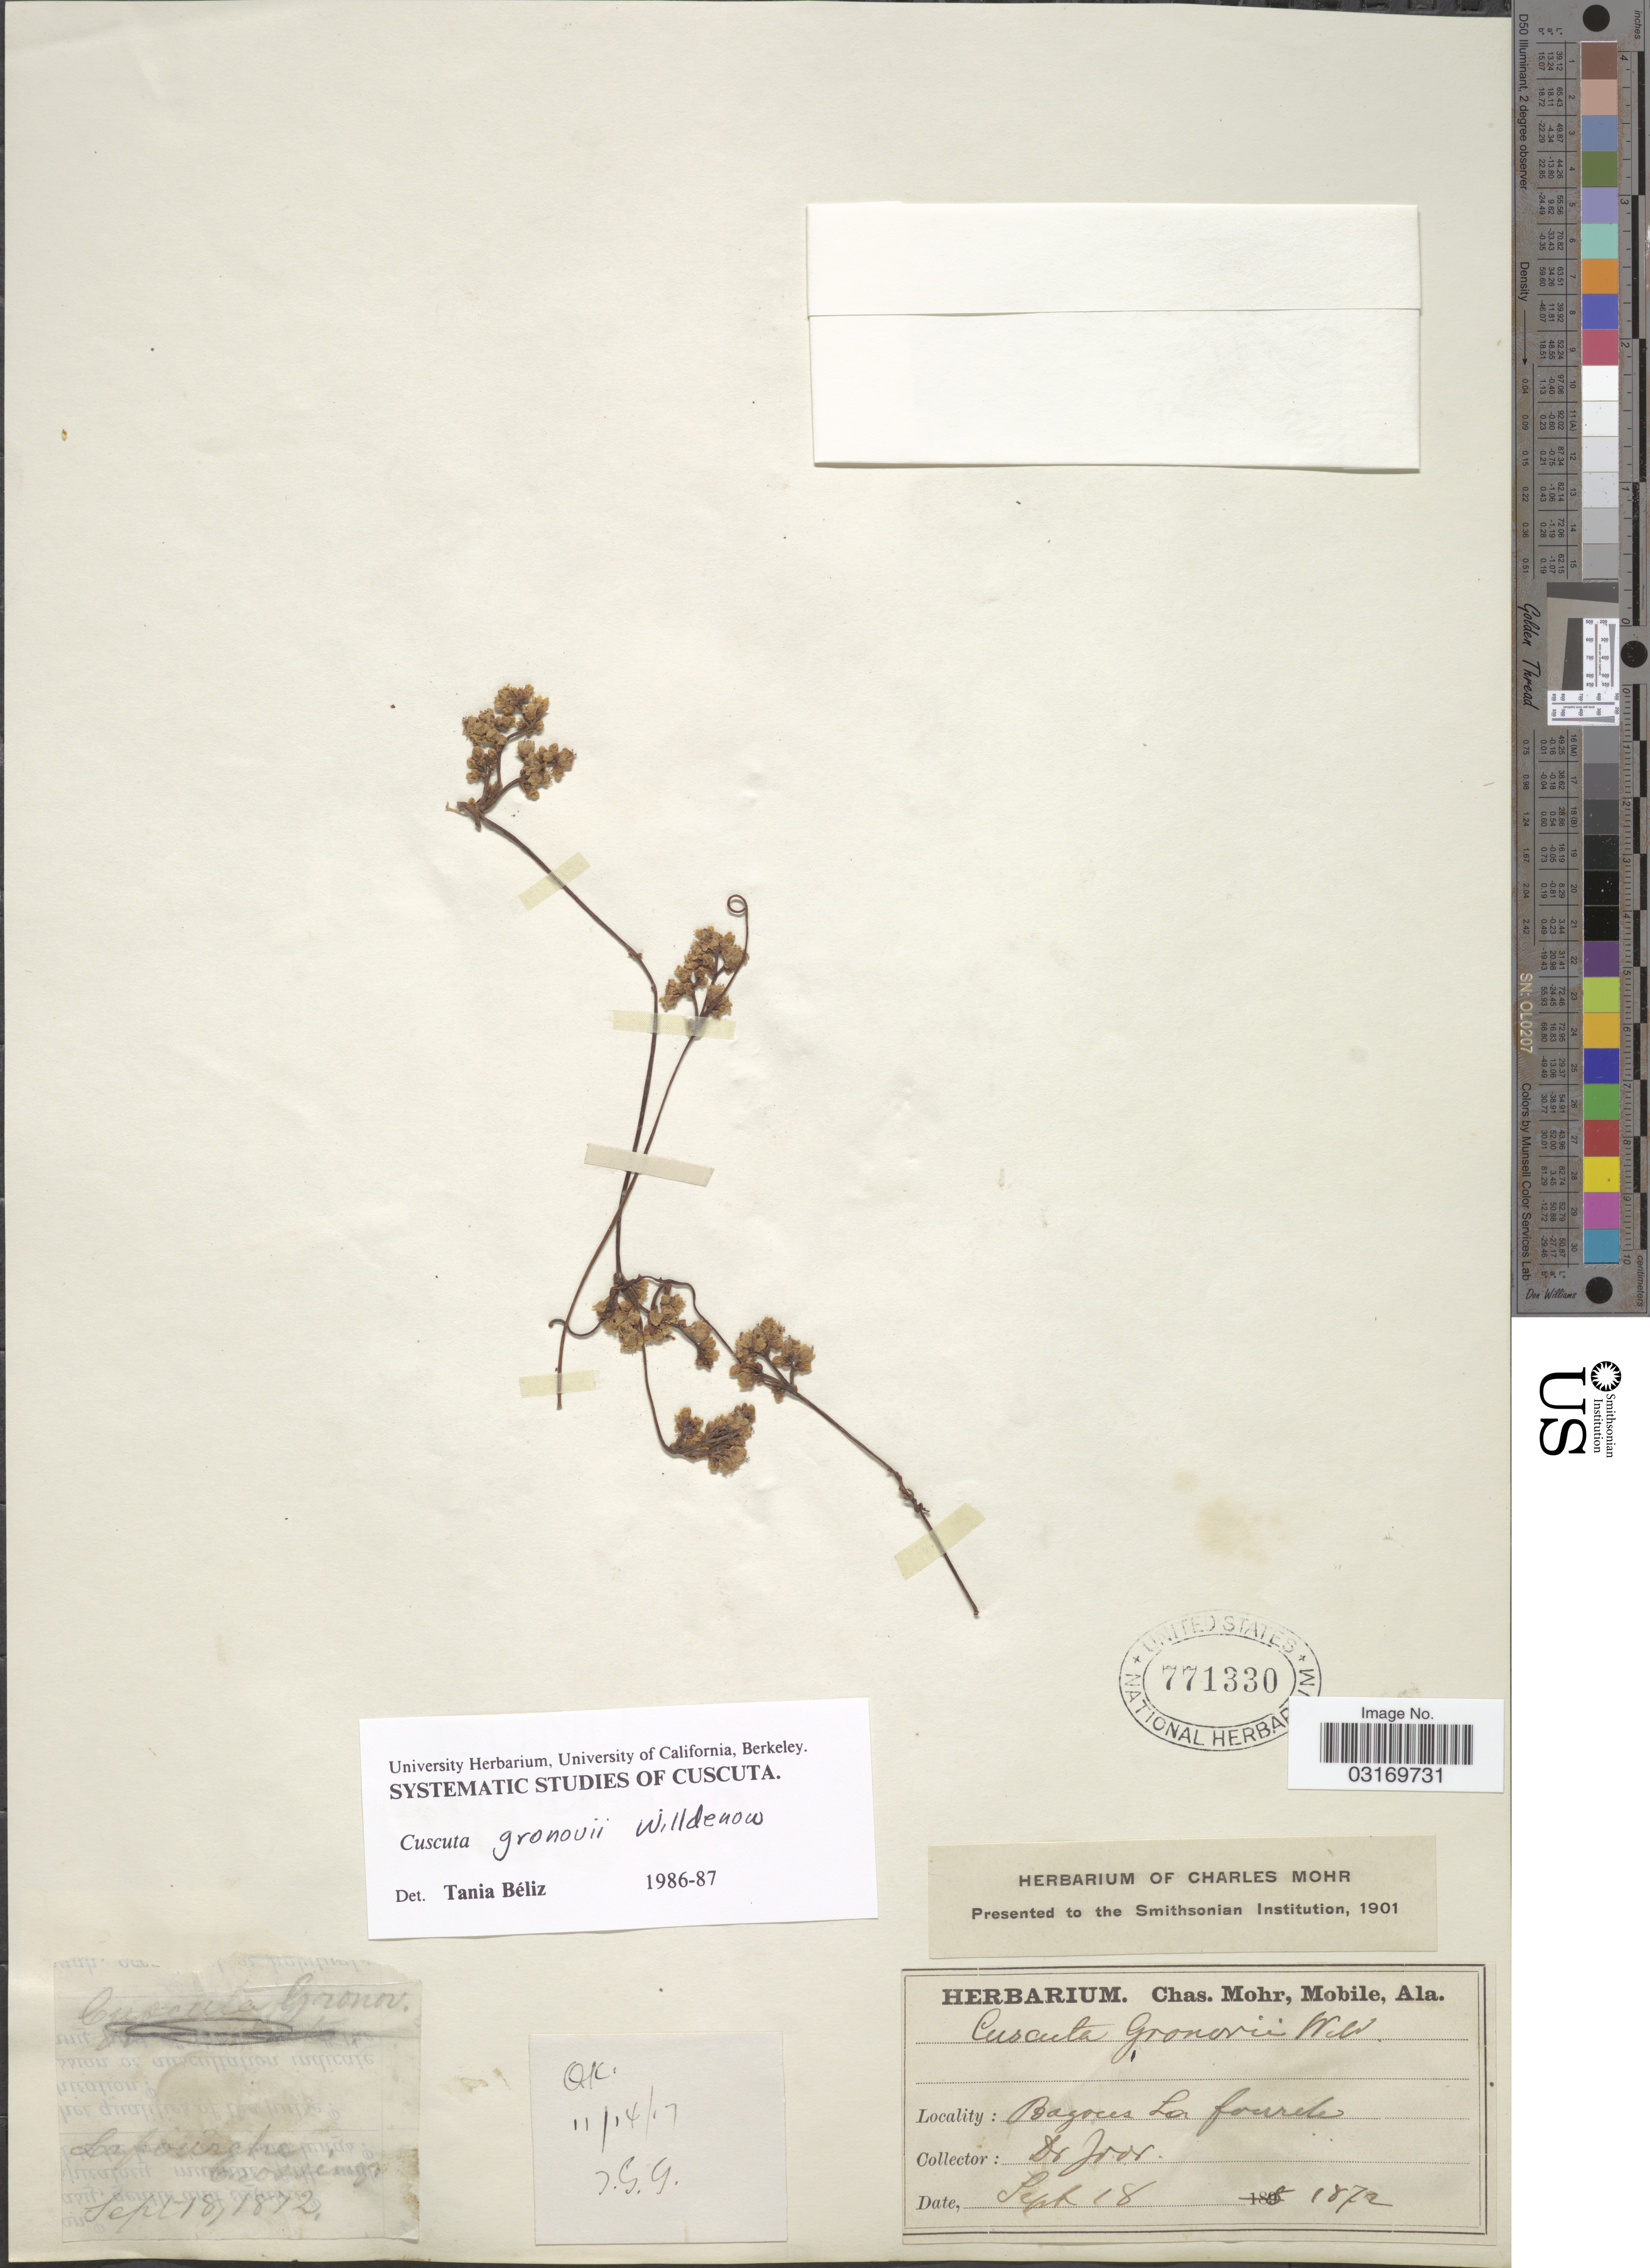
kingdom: Plantae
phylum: Tracheophyta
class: Magnoliopsida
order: Solanales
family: Convolvulaceae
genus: Cuscuta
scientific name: Cuscuta gronovii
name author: Willd. ex Schult.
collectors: -. Joor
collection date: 1872-09-18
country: United States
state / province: Alabama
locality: Bayous La Fourche.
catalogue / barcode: US 771330